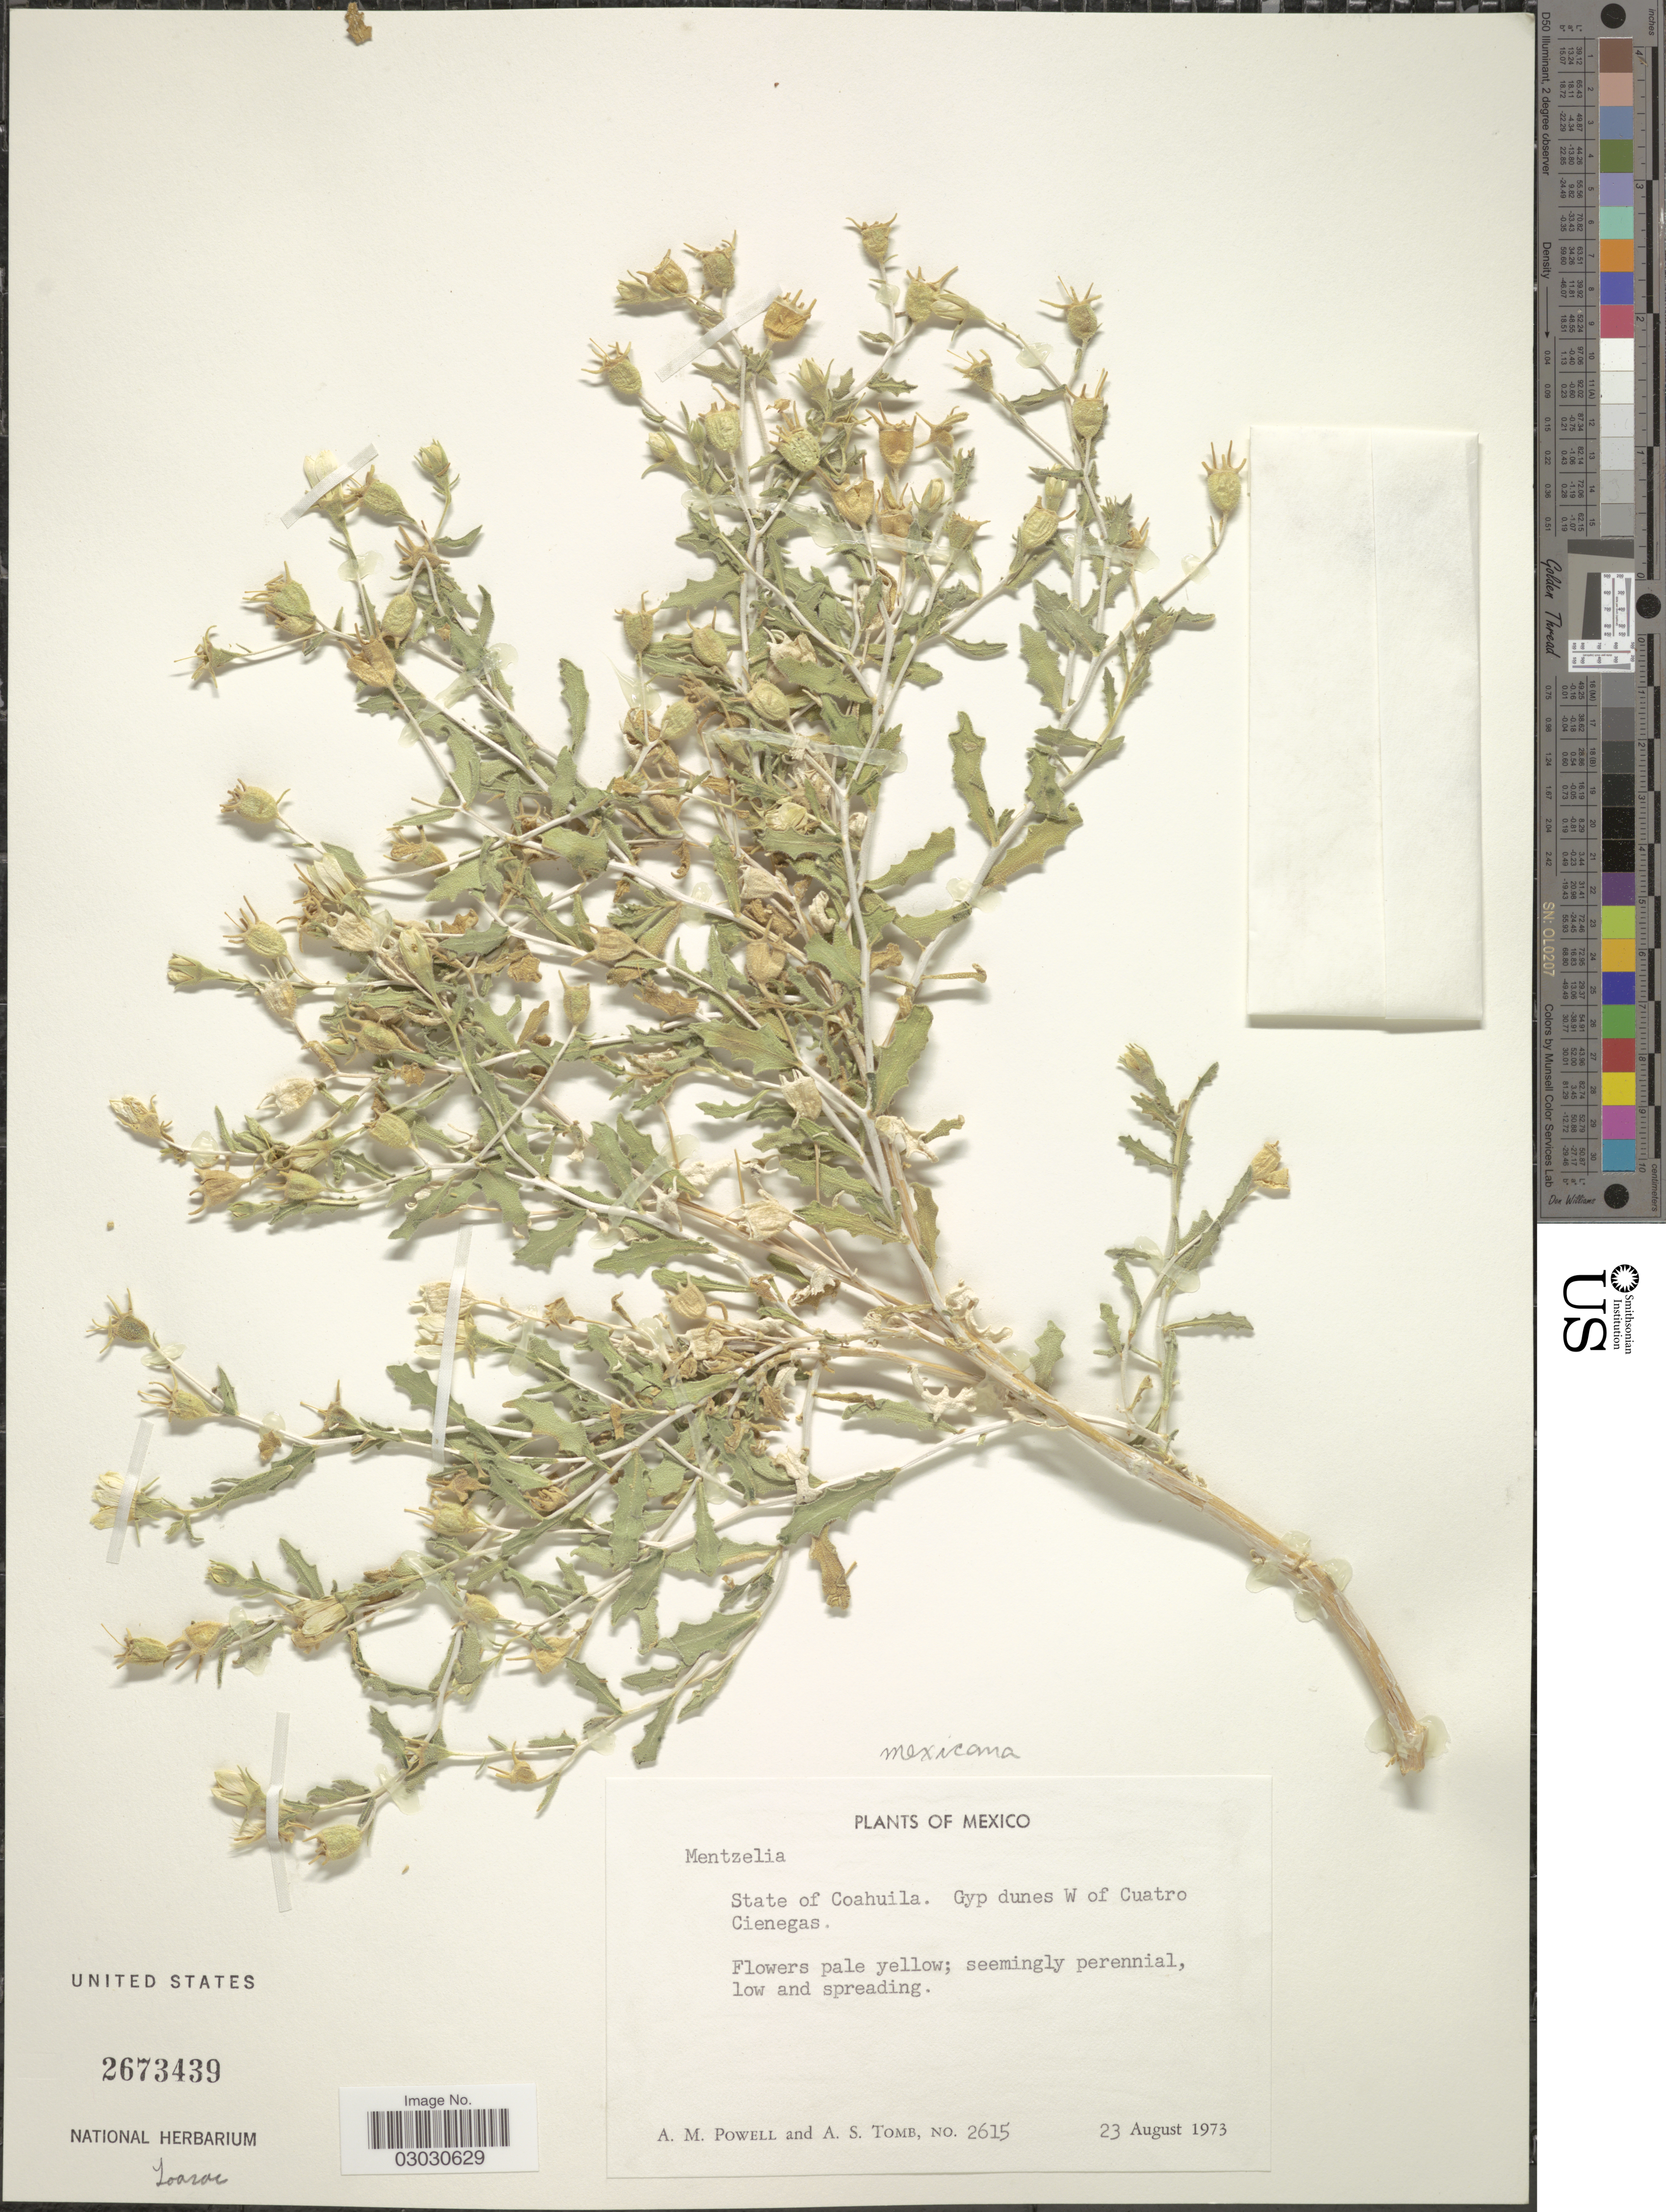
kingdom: Plantae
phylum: Tracheophyta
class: Magnoliopsida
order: Cornales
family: Loasaceae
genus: Mentzelia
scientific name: Mentzelia mexicana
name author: H.J. Thomps. & Zavort.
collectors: A. M. Powell & A. Tomb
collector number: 2615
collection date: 1973-08-23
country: Mexico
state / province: Coahuila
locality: State of Coahuila. Gyp dunes W of Cuatro Cienegas.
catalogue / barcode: US 2673439